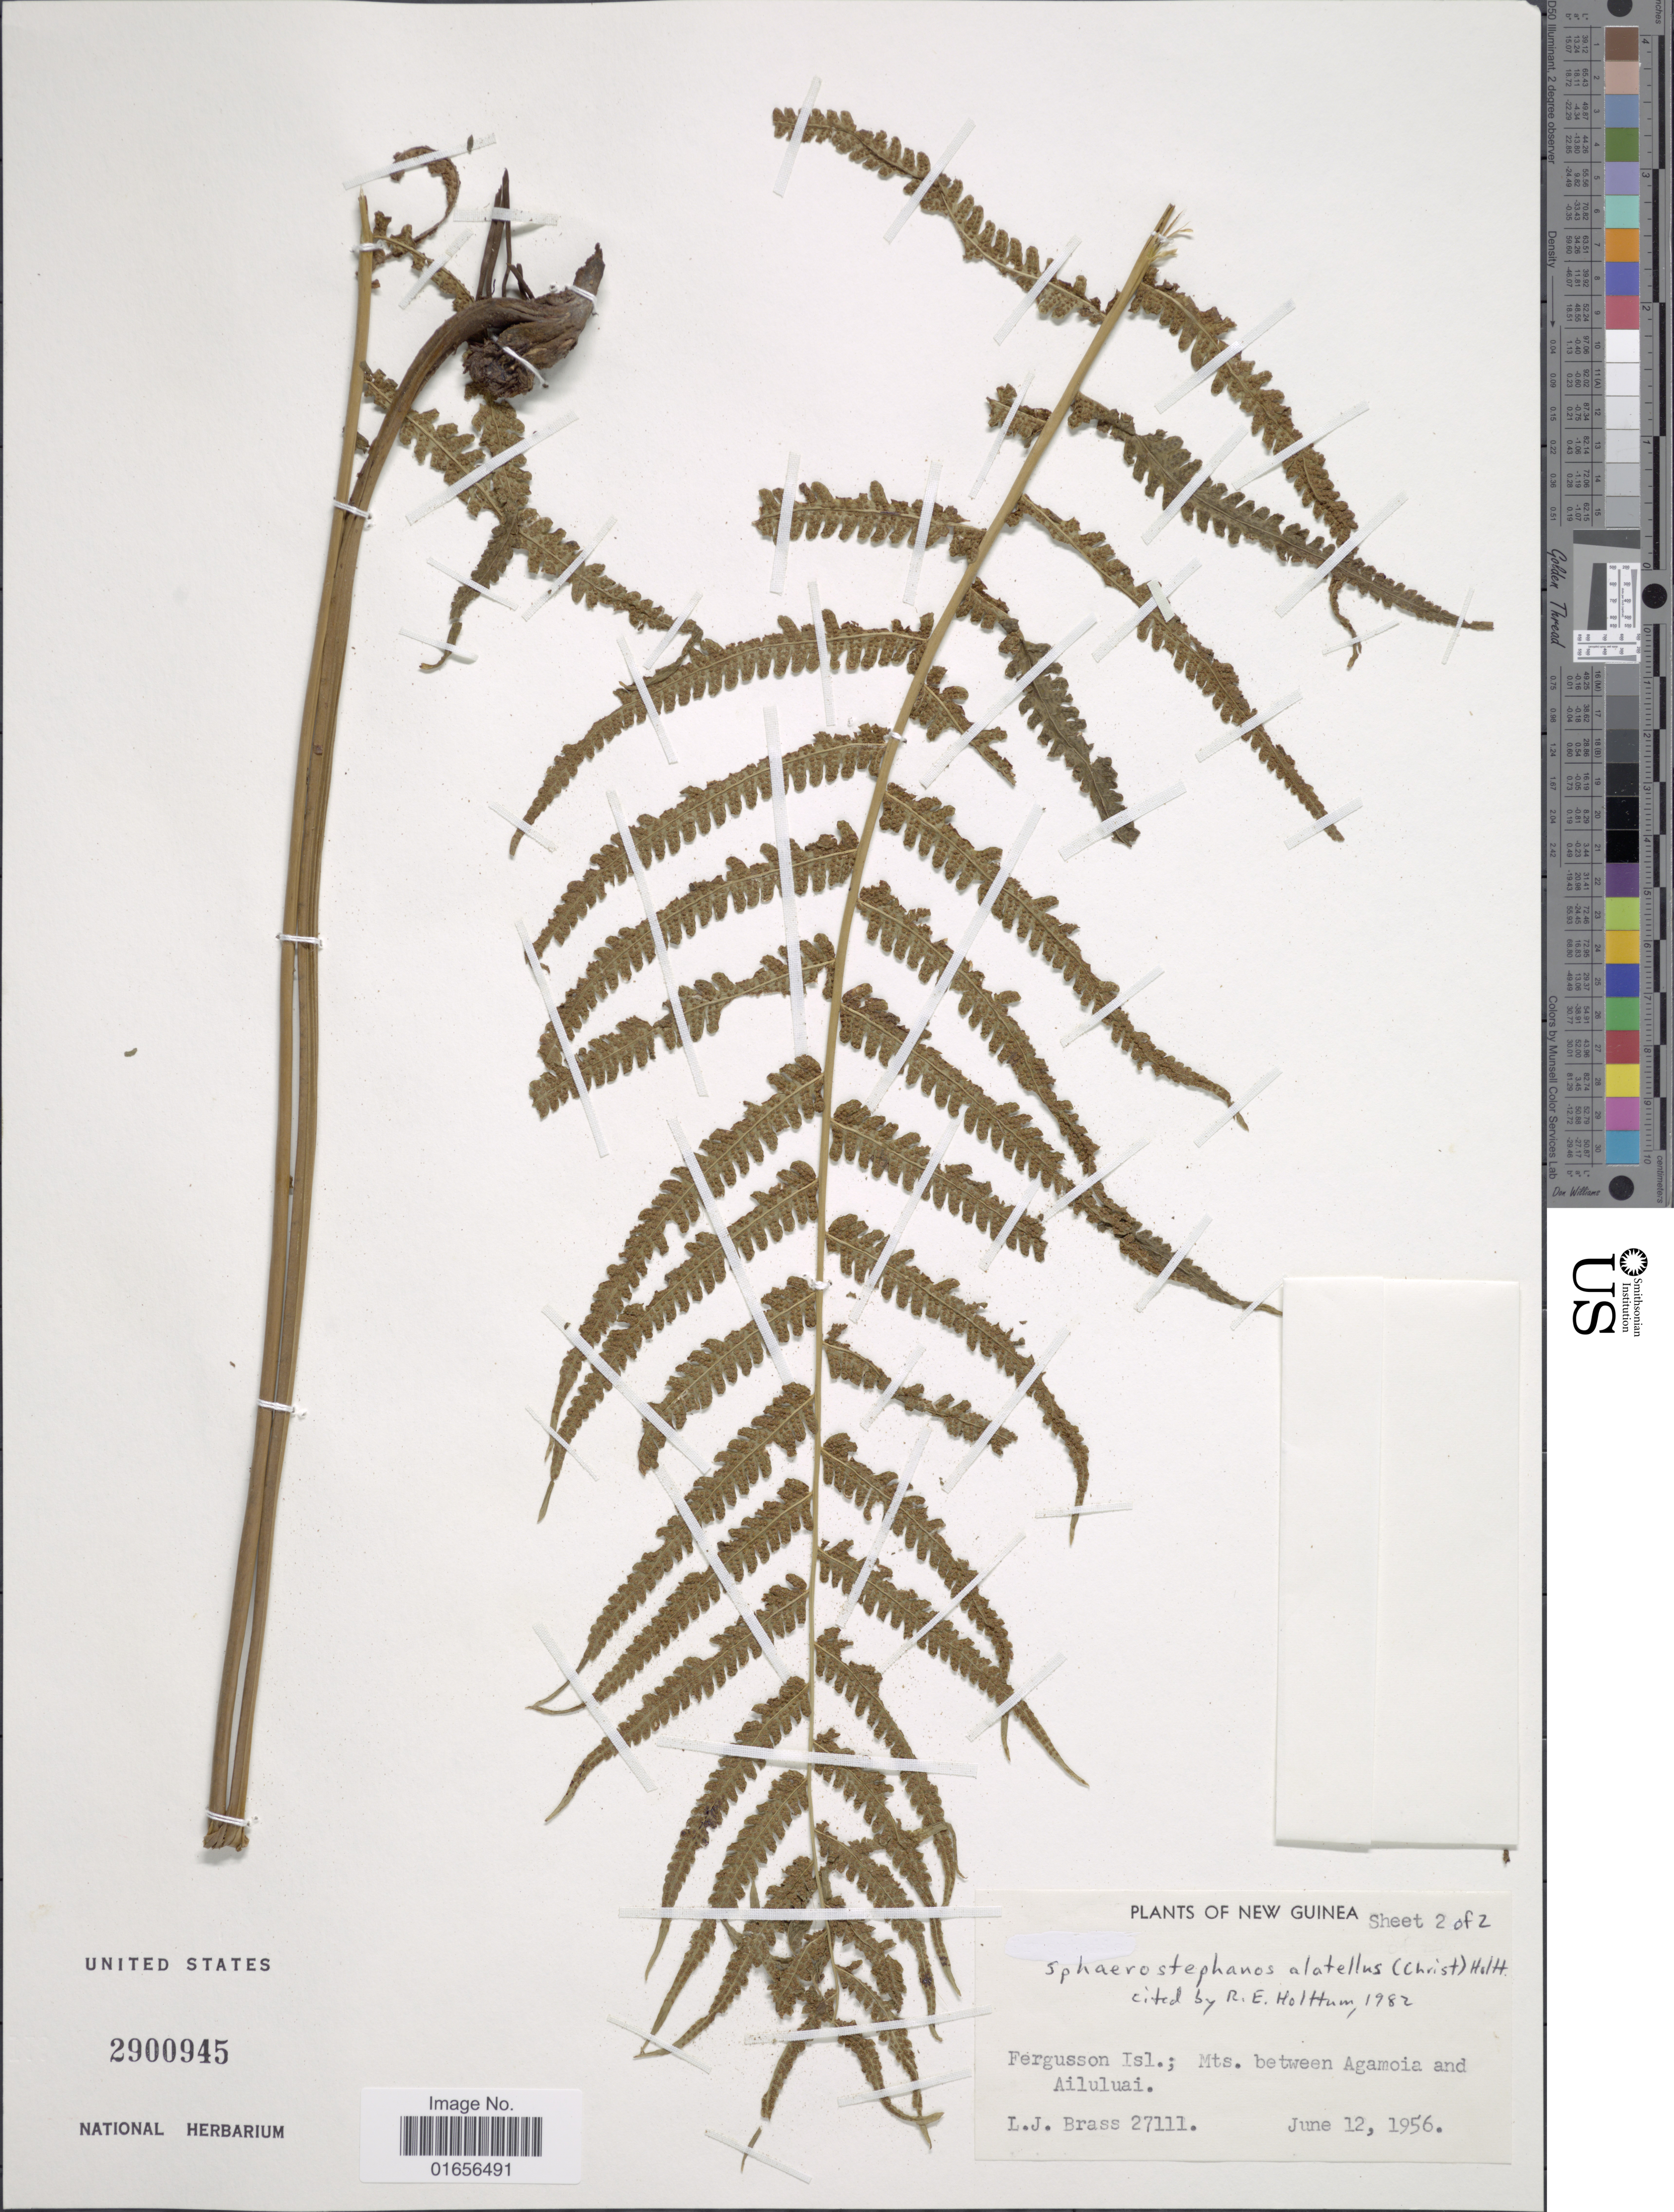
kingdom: Plantae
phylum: Tracheophyta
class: Polypodiopsida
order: Polypodiales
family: Thelypteridaceae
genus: Amphineuron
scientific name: Amphineuron attenuatum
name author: (Kunze) Holttum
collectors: L. J. Brass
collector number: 27111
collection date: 1956-06-12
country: Papua New Guinea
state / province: Milne Bay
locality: Papua, Fergusson Isl.; Mts. between Agamoia and Ailuluai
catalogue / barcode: US 2900945